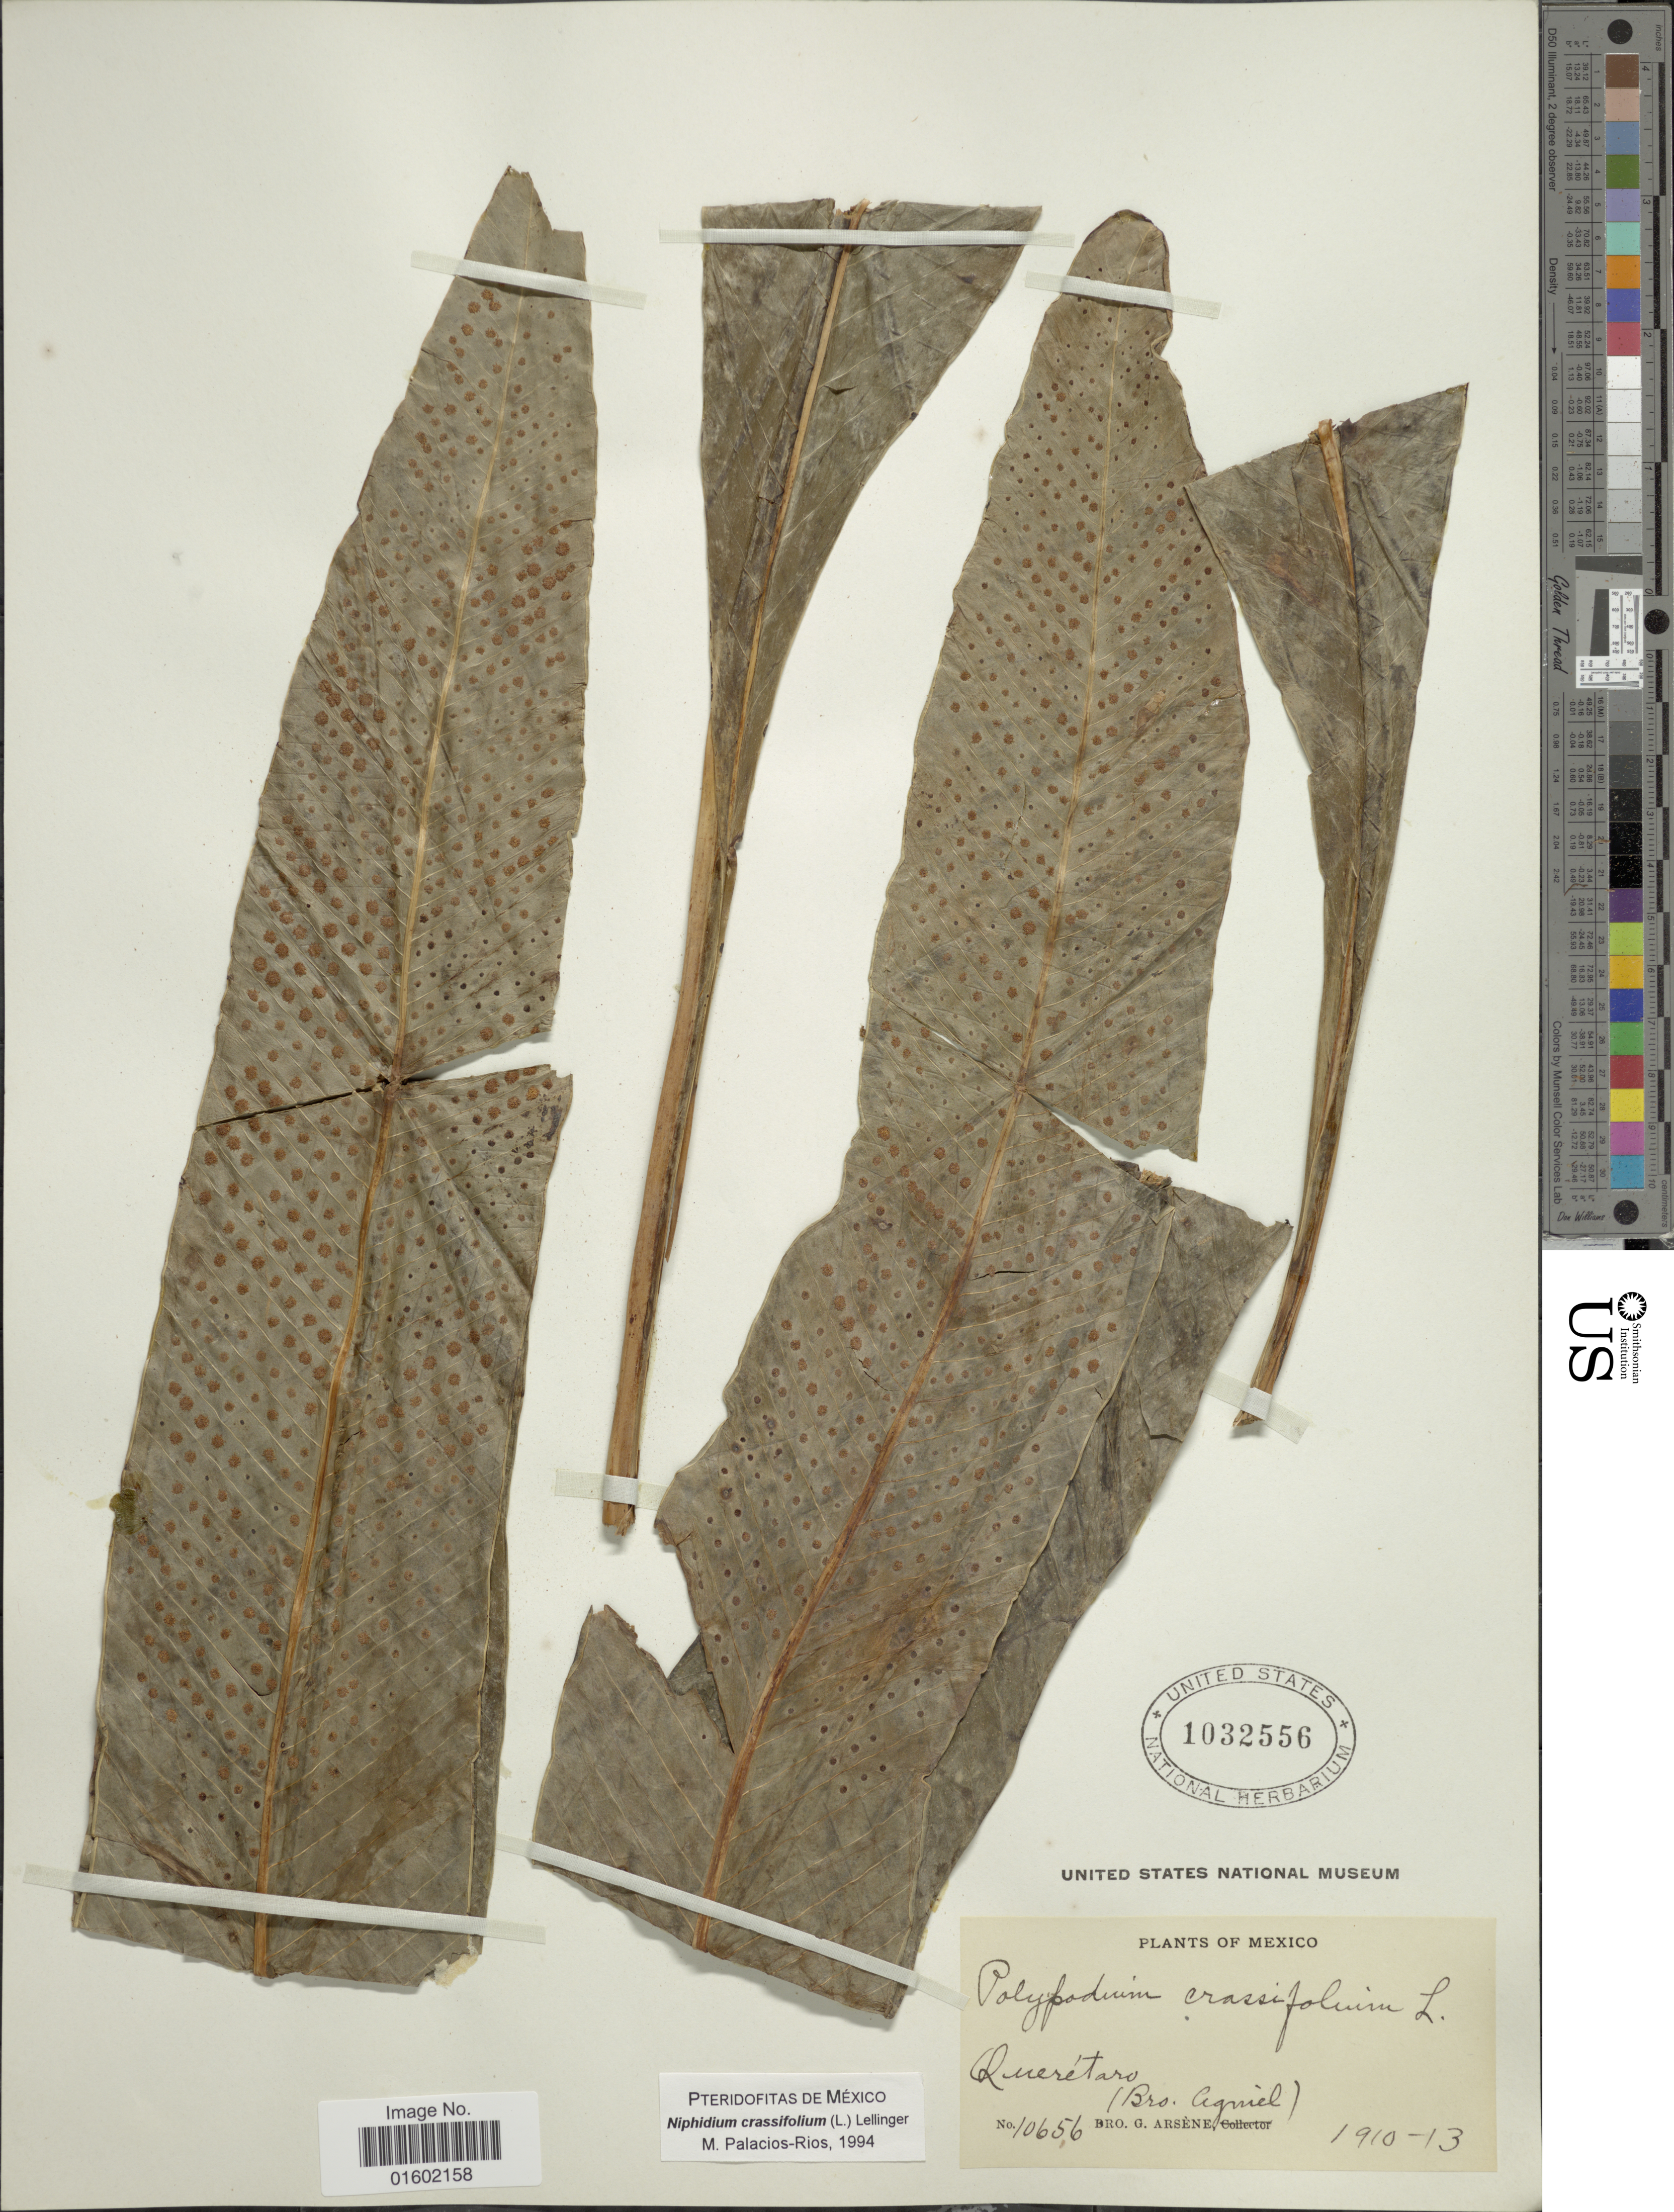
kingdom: Plantae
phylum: Tracheophyta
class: Polypodiopsida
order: Polypodiales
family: Polypodiaceae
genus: Niphidium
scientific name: Niphidium crassifolium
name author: (L.) Lellinger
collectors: Bro. G. Arsène & Bro. Agniel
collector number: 10656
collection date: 1910/1913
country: Mexico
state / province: Querétaro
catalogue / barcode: US 1032556